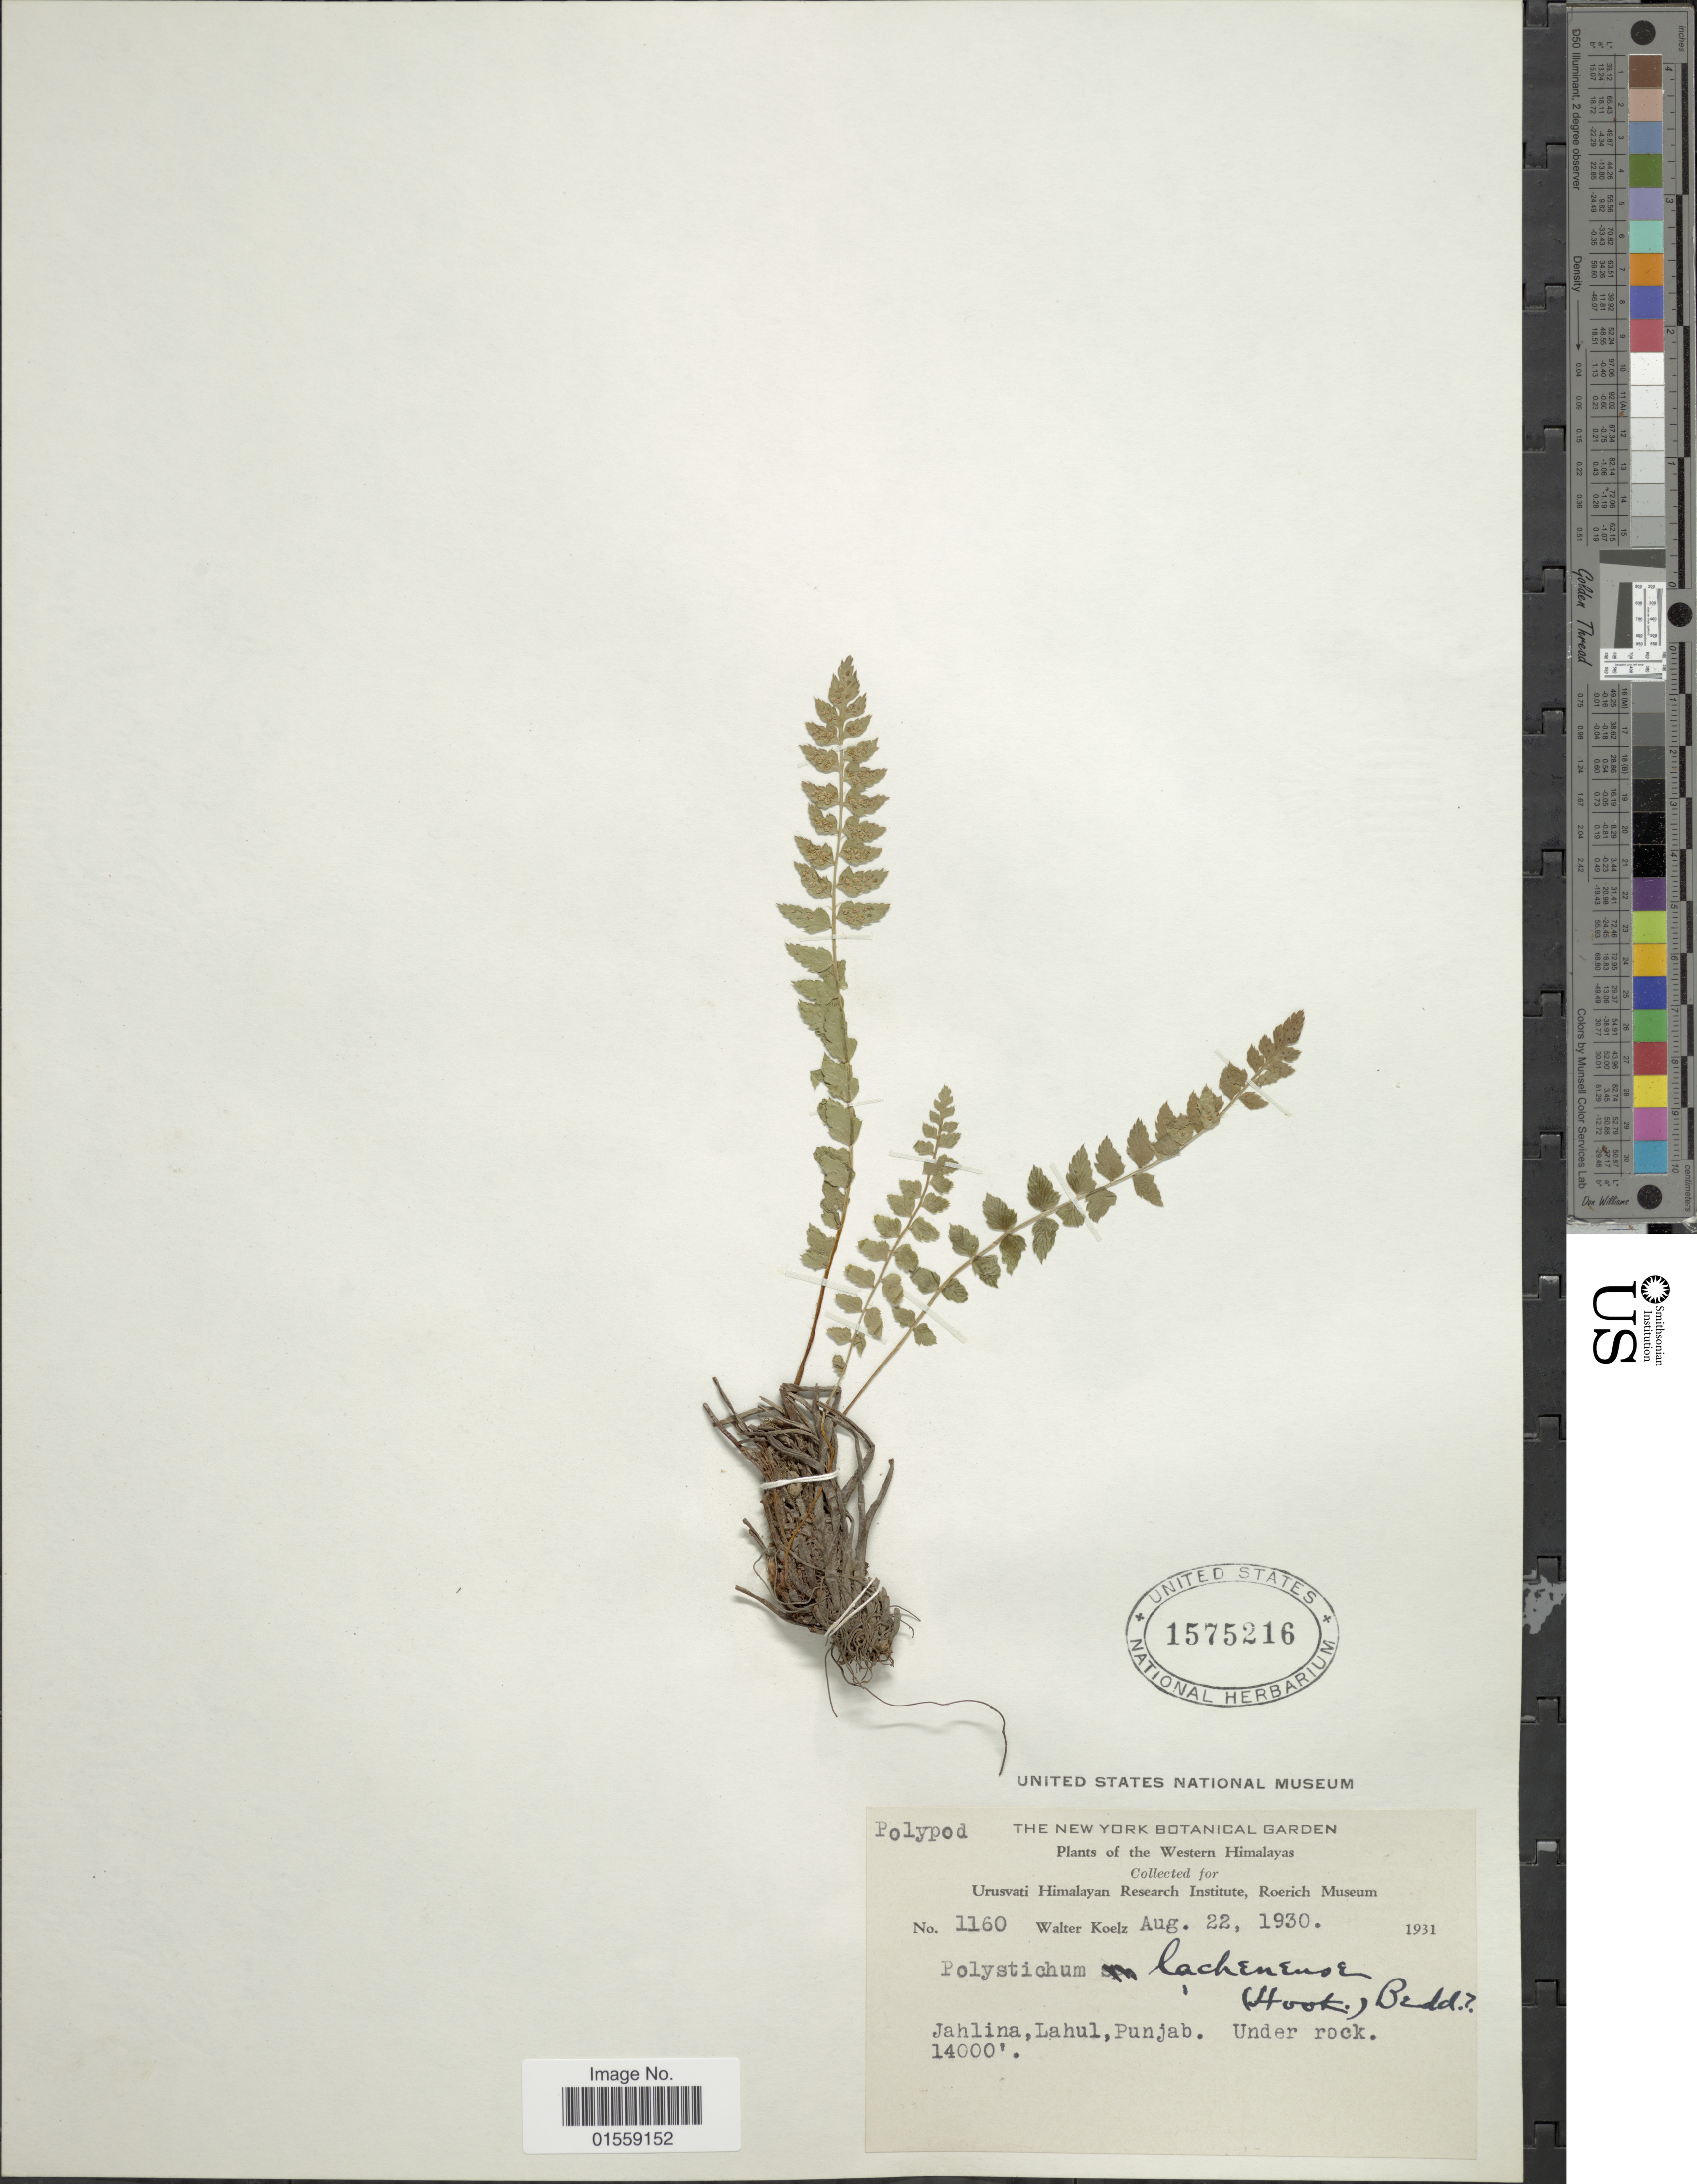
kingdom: Plantae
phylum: Tracheophyta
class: Polypodiopsida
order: Polypodiales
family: Dryopteridaceae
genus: Polystichum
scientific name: Polystichum lachenense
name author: (Hook.) Bedd.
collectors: W. N. Koelz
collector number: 1160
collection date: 1930-08-22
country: India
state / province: Punjab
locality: Western Himalayas, Jahlina, Lahul, Punjab.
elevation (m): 4267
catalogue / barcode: US 1575216